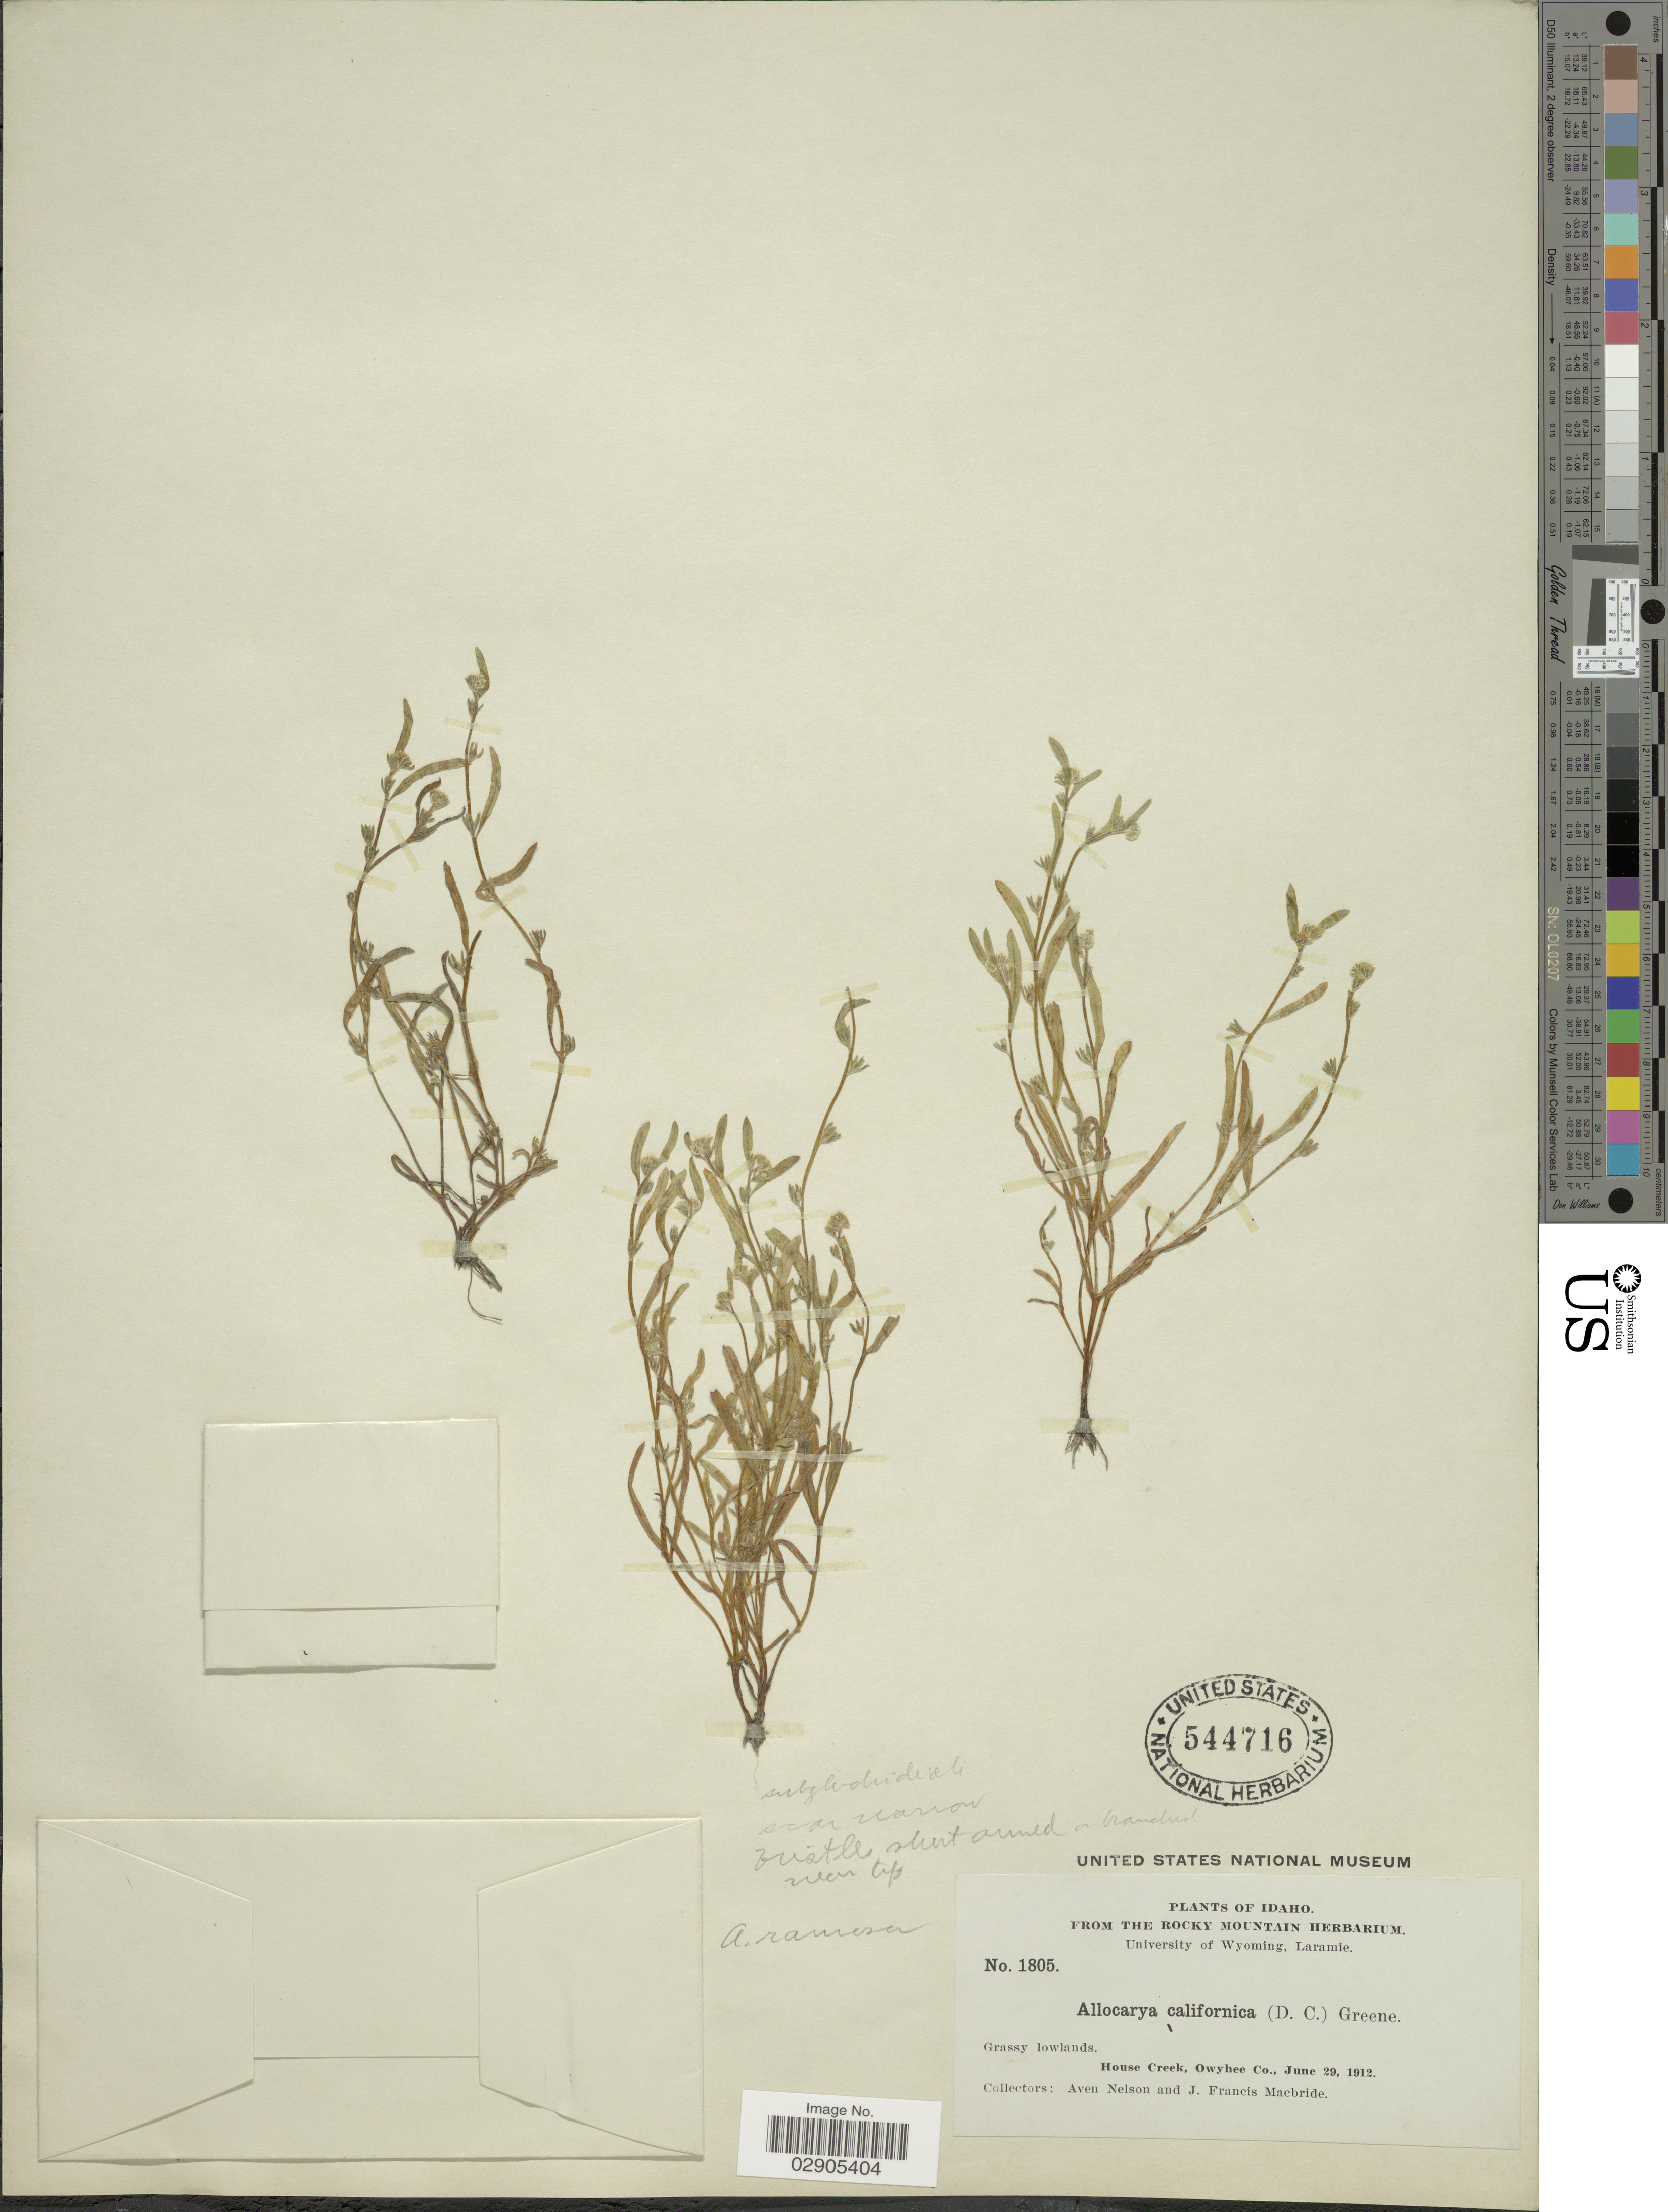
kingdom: Plantae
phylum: Tracheophyta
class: Magnoliopsida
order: Boraginales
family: Boraginaceae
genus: Allocarya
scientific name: Allocarya ramosa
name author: Piper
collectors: A. Nelson & J. F. Macbride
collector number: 1805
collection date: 1912-06-29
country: United States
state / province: Idaho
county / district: Owyhee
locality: House of Creek, Owyhee Co.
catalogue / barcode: US 544716